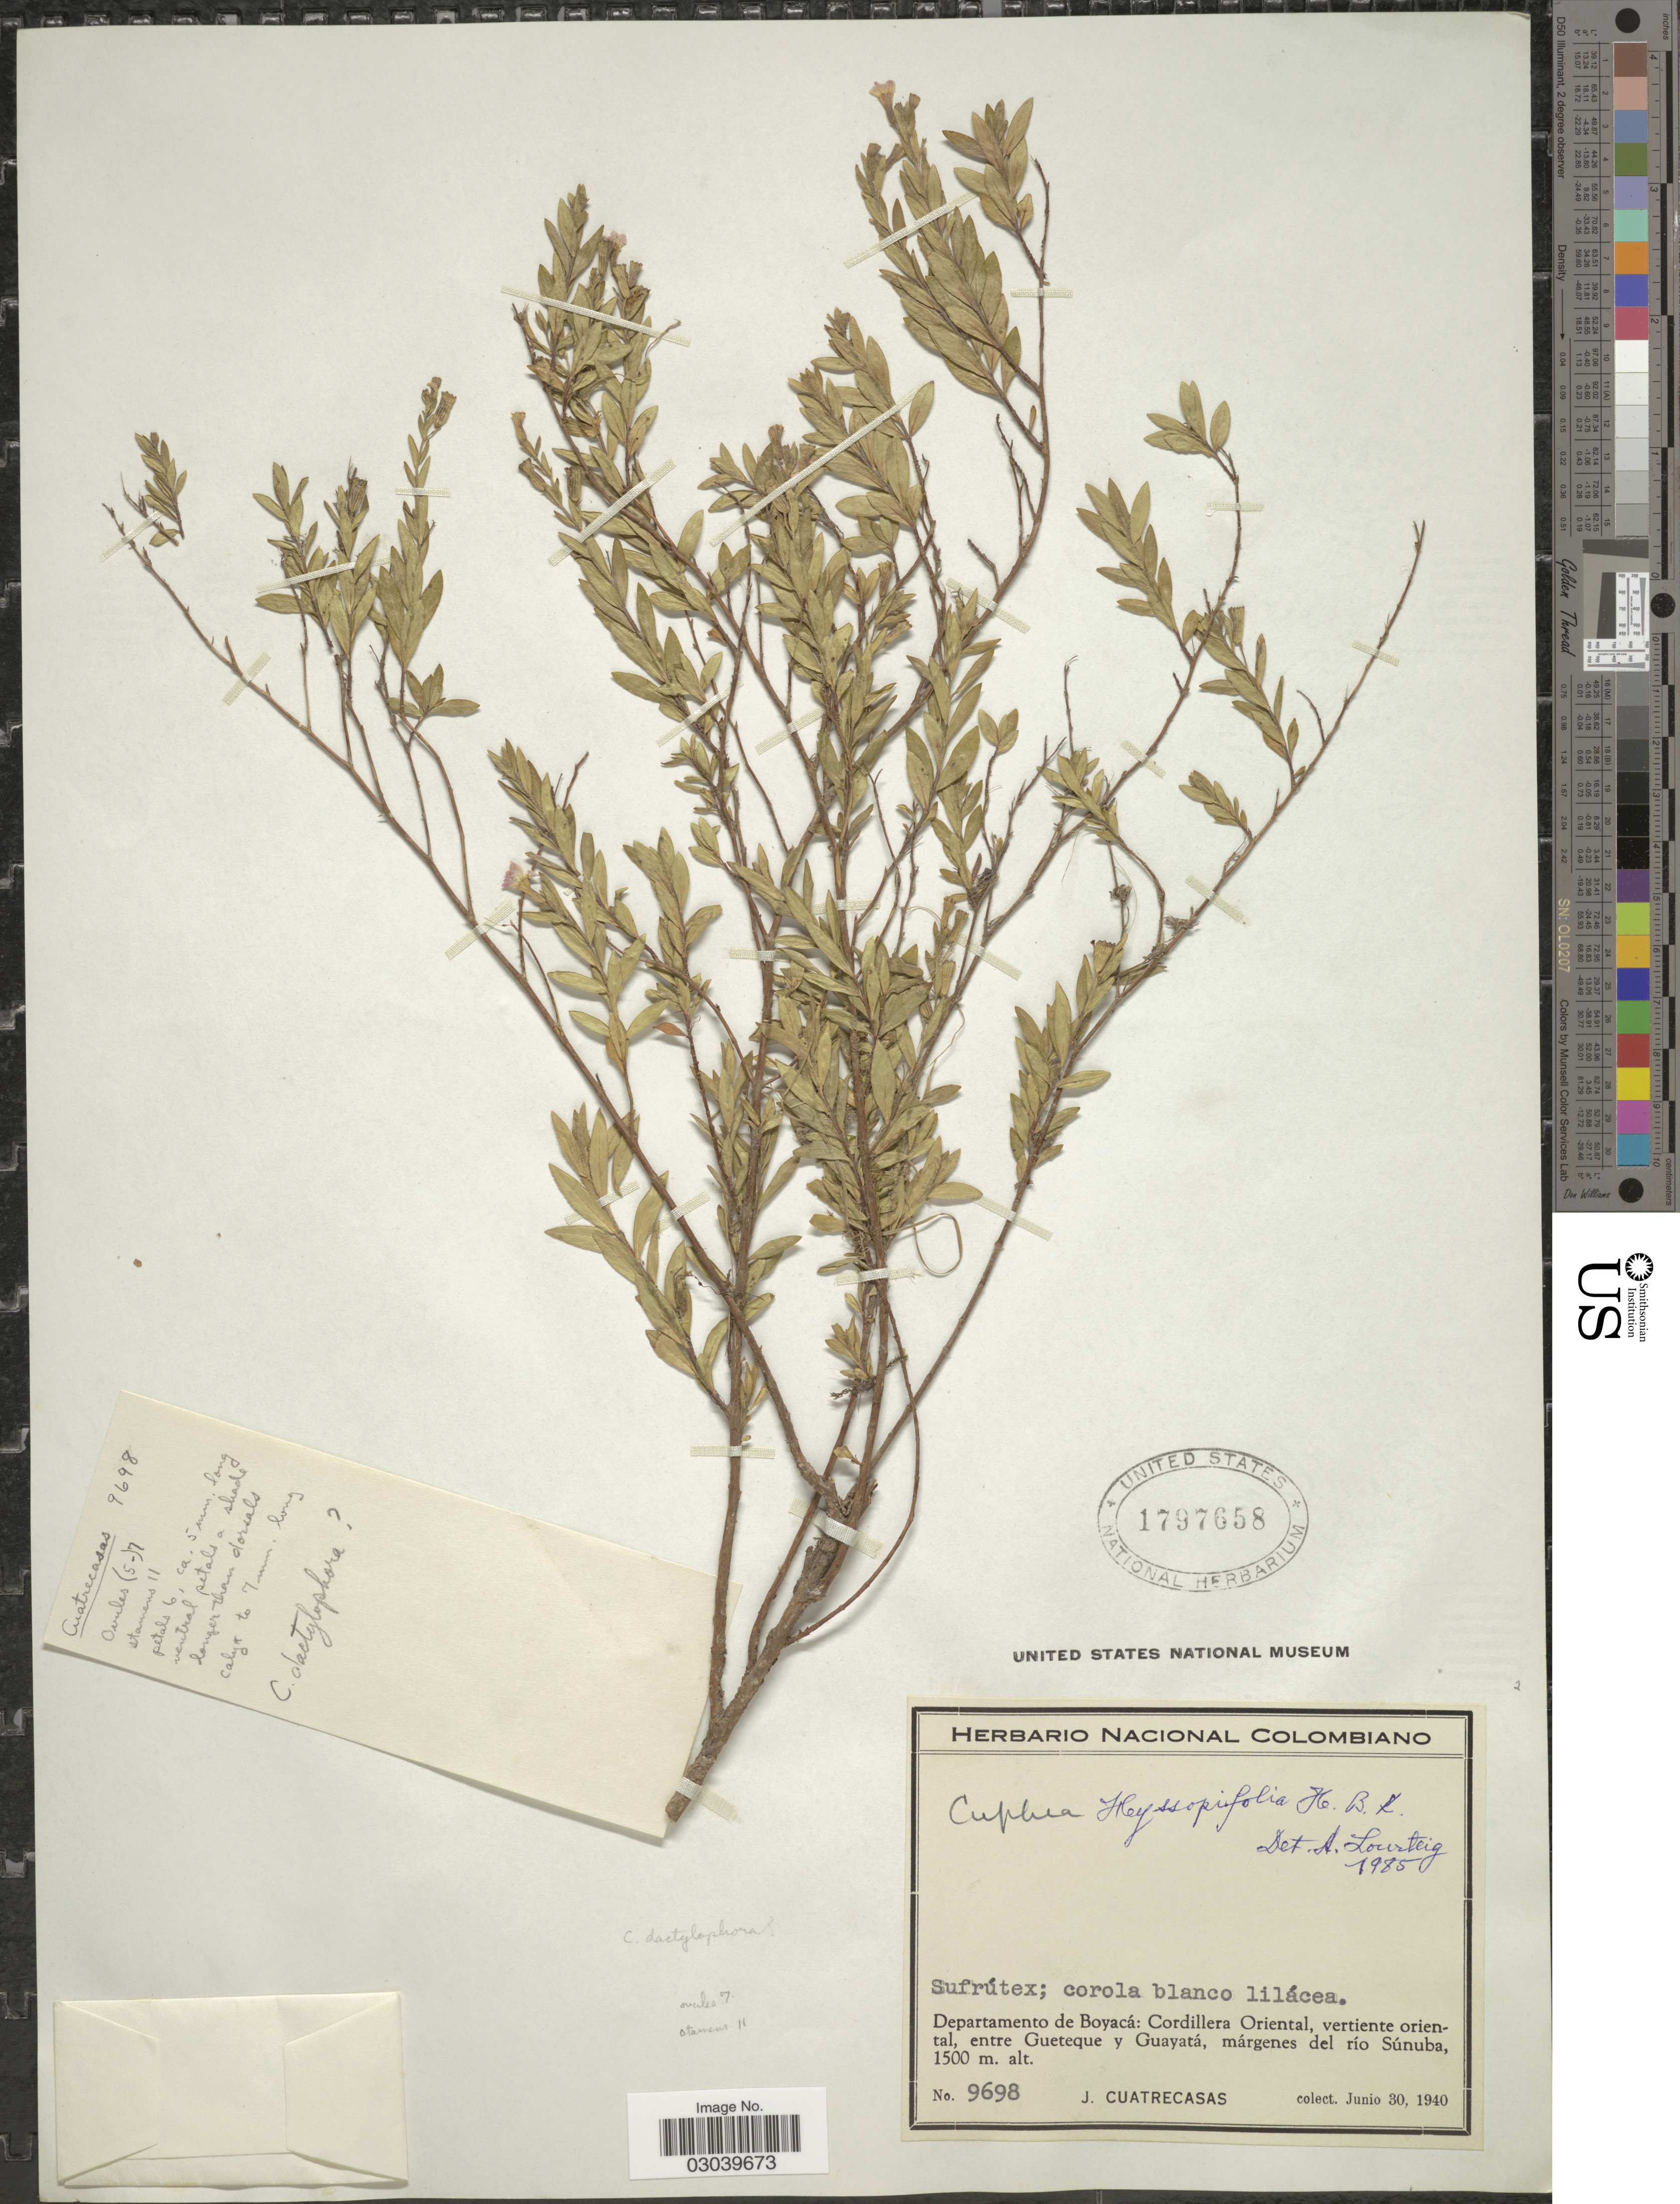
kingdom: Plantae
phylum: Tracheophyta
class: Magnoliopsida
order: Myrtales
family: Lythraceae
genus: Cuphea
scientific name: Cuphea hyssopifolia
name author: Kunth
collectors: J. Cuatrecasas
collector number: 9698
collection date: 1940-06-30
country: Colombia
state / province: Boyacá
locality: Departamento de Boyacá: Cordillera Oriental, vertiente oriental, entre Gueteque y Guayatá, márgenes del río Súnuba.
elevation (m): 1500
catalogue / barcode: US 1797658